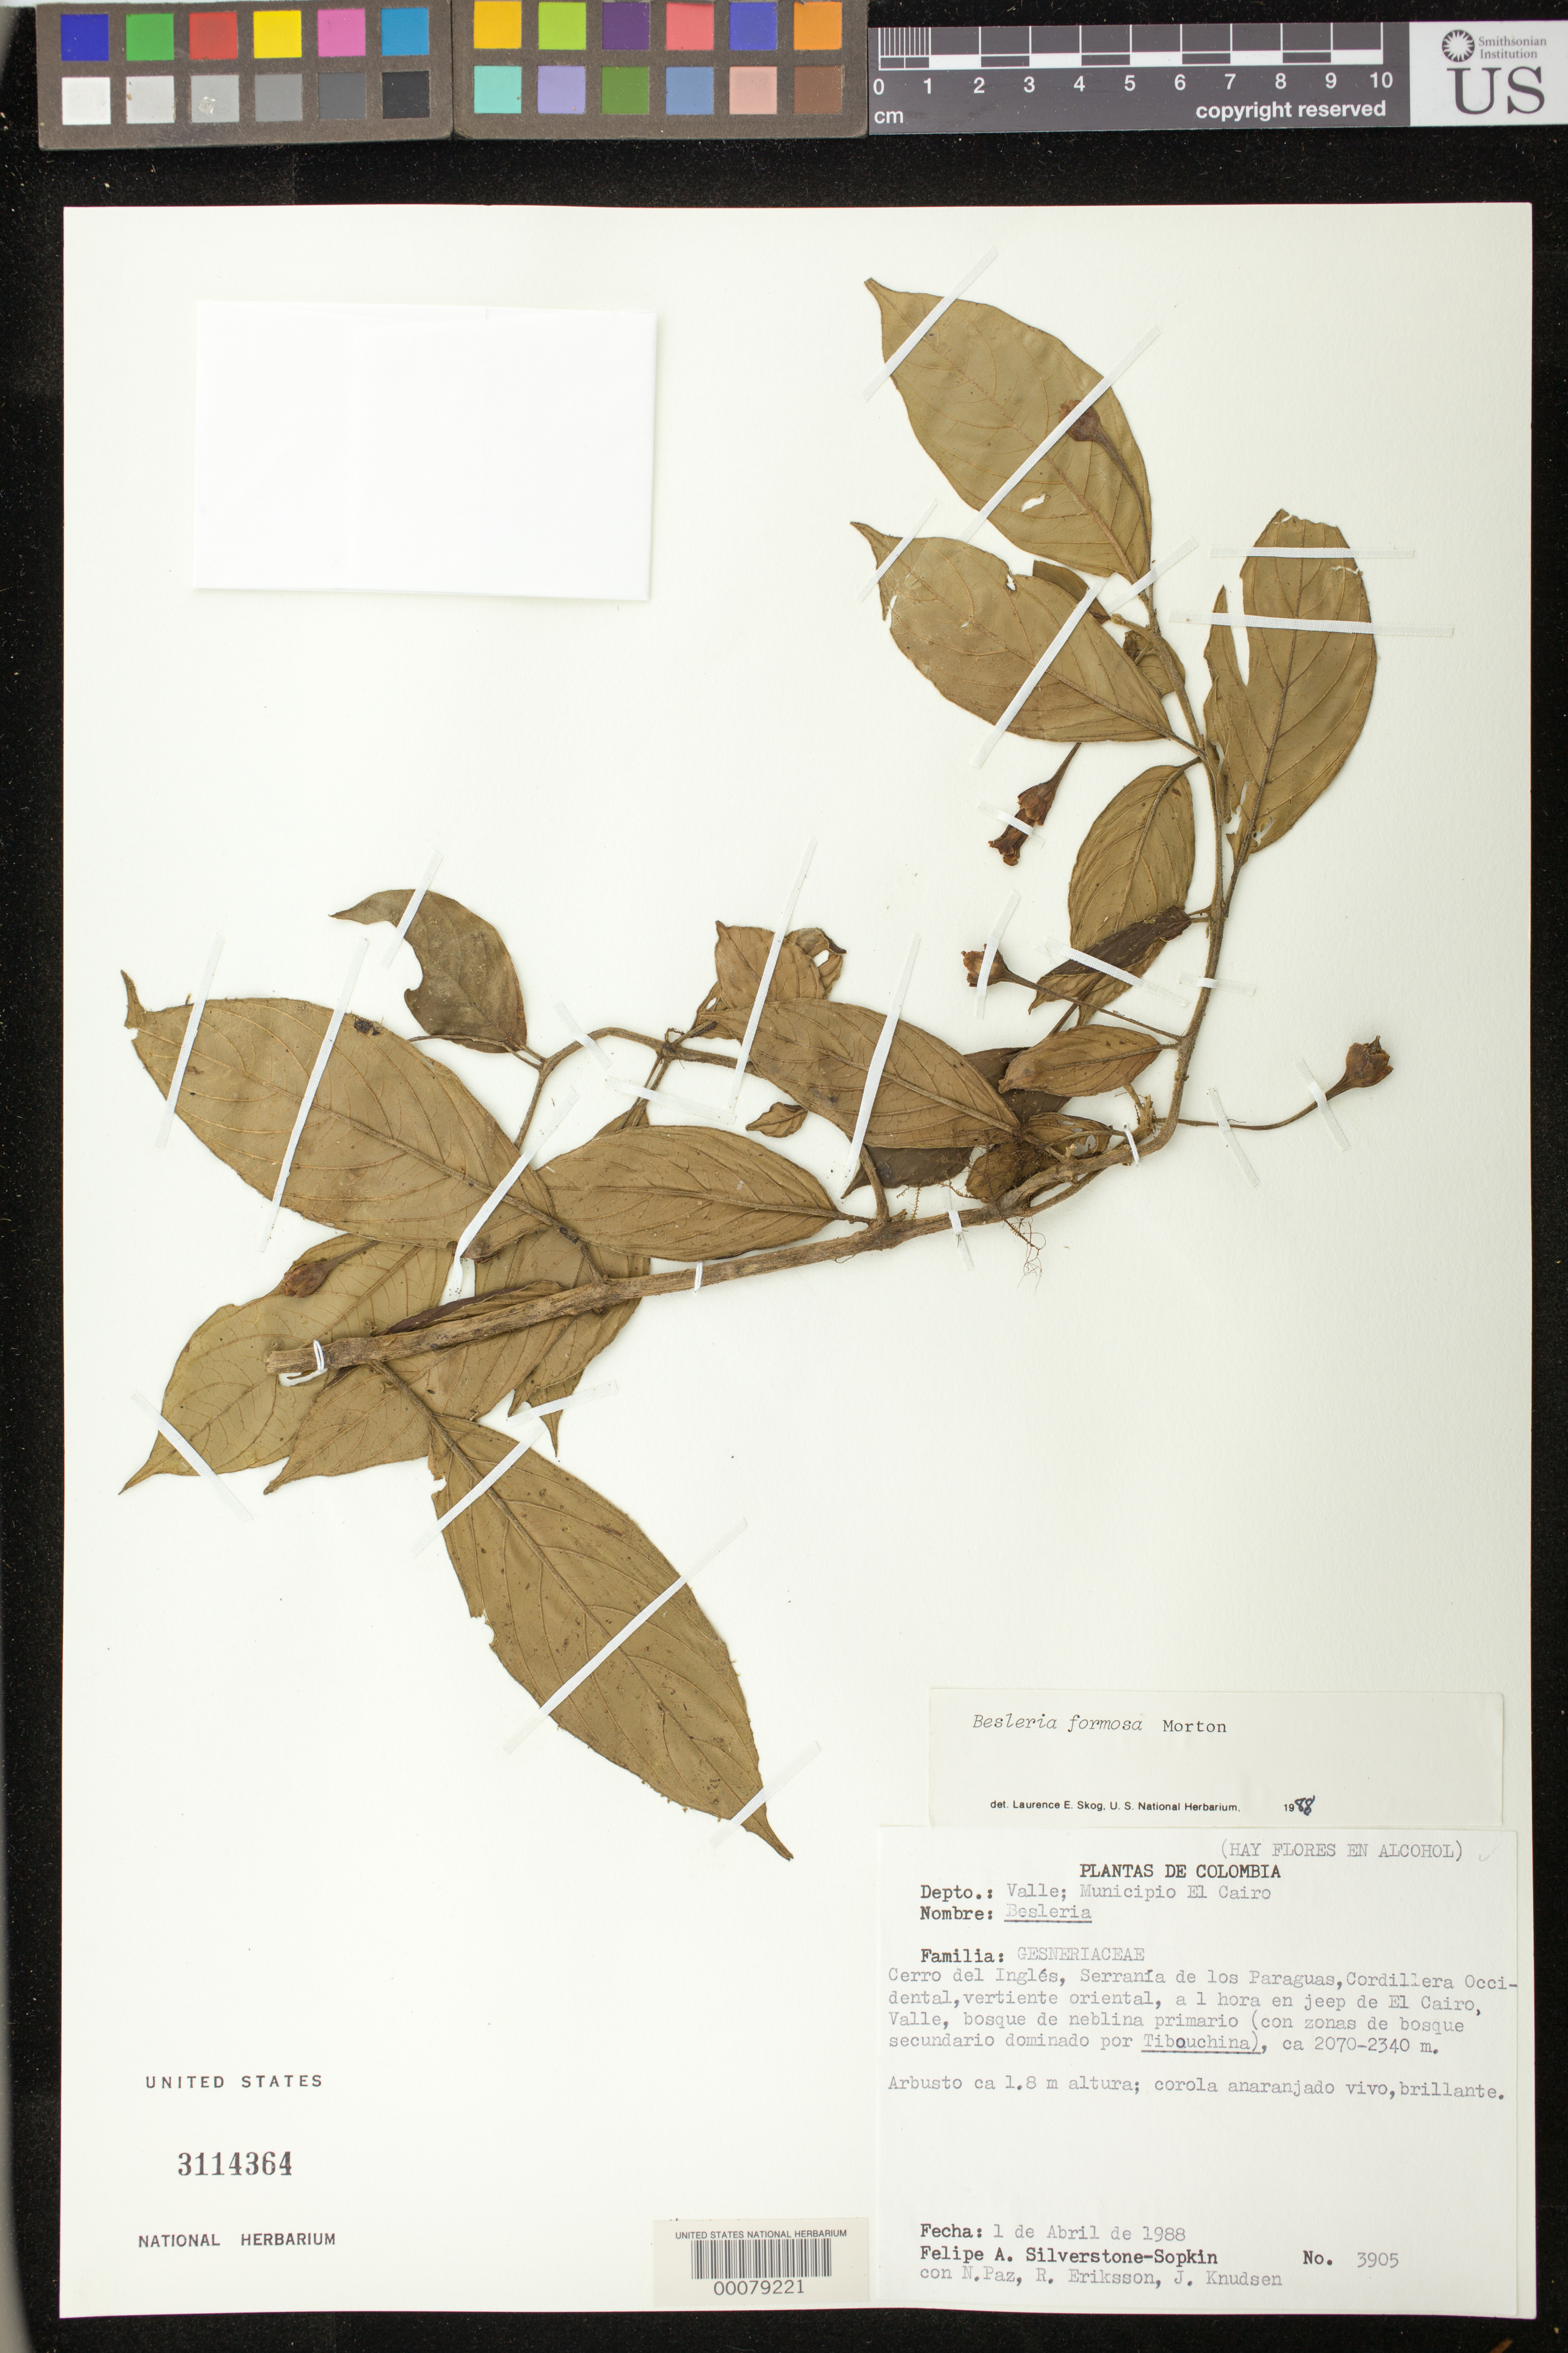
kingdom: Plantae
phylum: Tracheophyta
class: Magnoliopsida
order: Lamiales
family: Gesneriaceae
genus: Besleria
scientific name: Besleria amabilis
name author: C.V. Morton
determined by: Skog, Laurence E.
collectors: P. A. Silverstone-Sopkin & et al.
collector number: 3905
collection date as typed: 01 Apr 1988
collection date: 1988-04-01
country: Colombia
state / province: Valle del Cauca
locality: Cerro del Ingles, Serrania de los Paraguas, Cordillera Occidental, eastern slope, 1 hour by jeep from El Cairo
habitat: Primary mist woods (with zones of secondary woods of Tibouchina)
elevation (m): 2070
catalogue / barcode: US 3114364